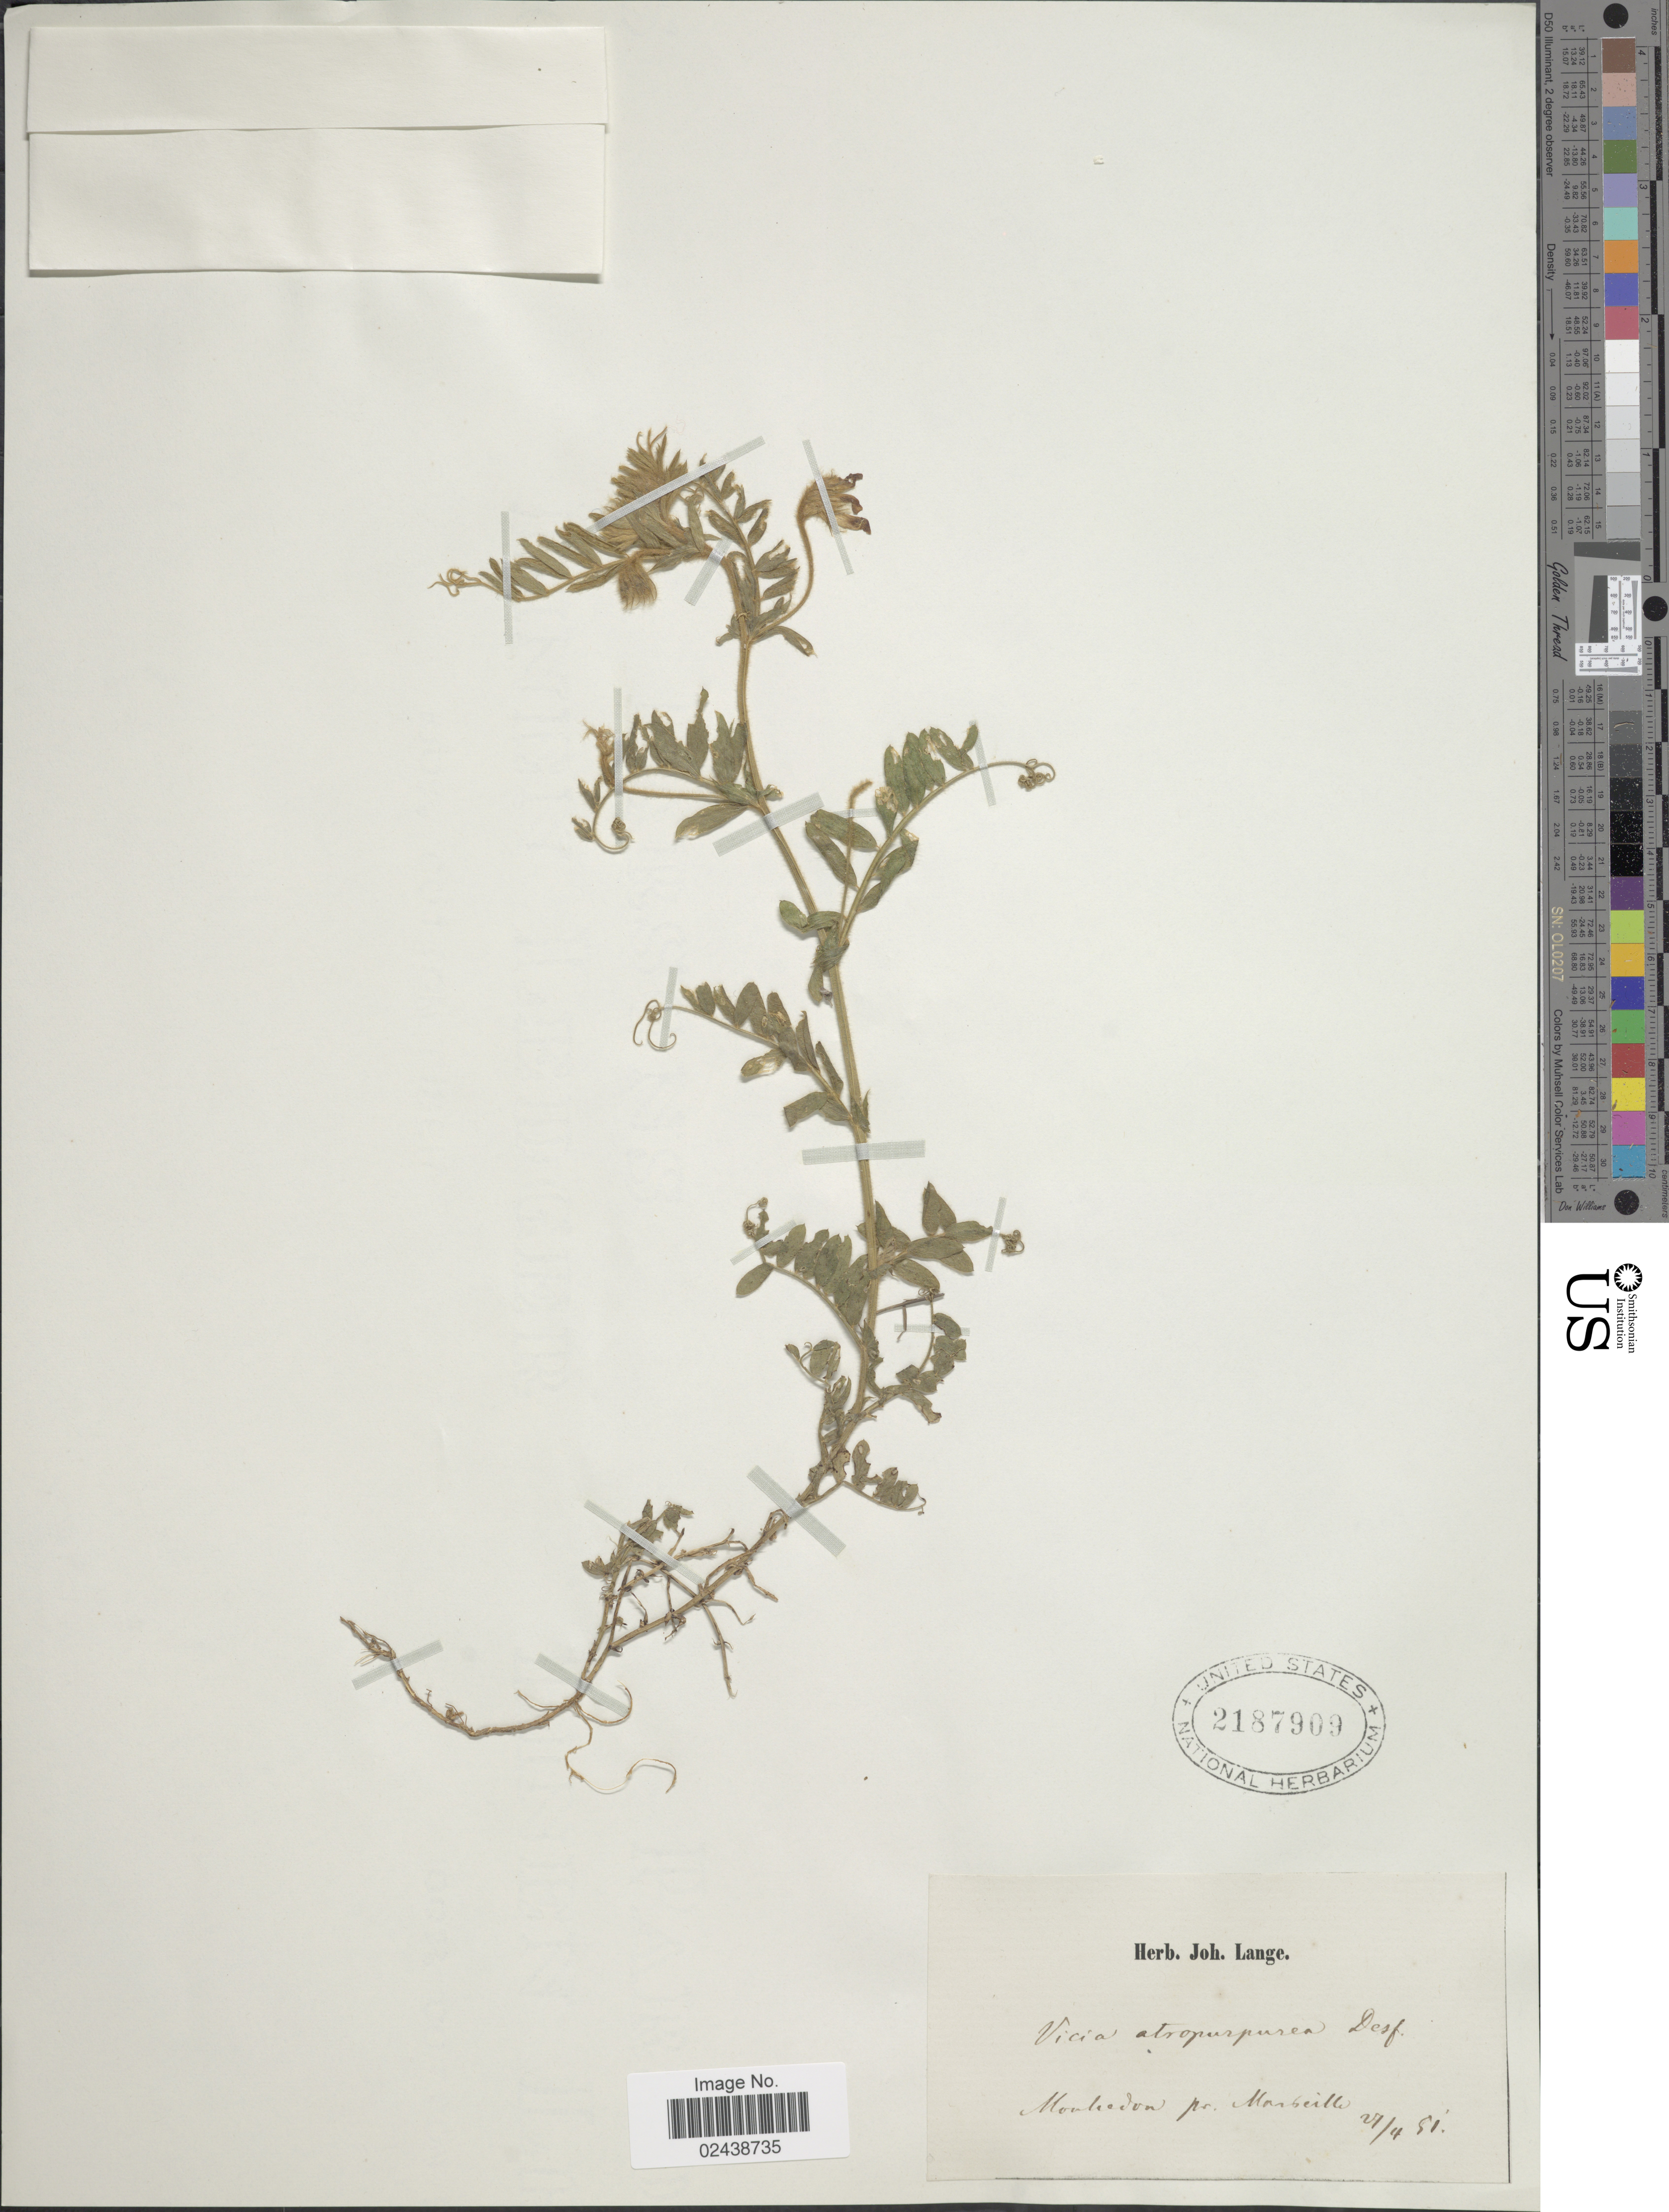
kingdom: Plantae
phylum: Tracheophyta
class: Magnoliopsida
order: Fabales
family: Fabaceae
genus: Vicia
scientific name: Vicia benghalensis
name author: L.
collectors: ex herb. Joh. Lange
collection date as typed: Transcribed d/m/y: 4/6/51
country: France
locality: Montedon pr. Marseille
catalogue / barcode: US 2187909